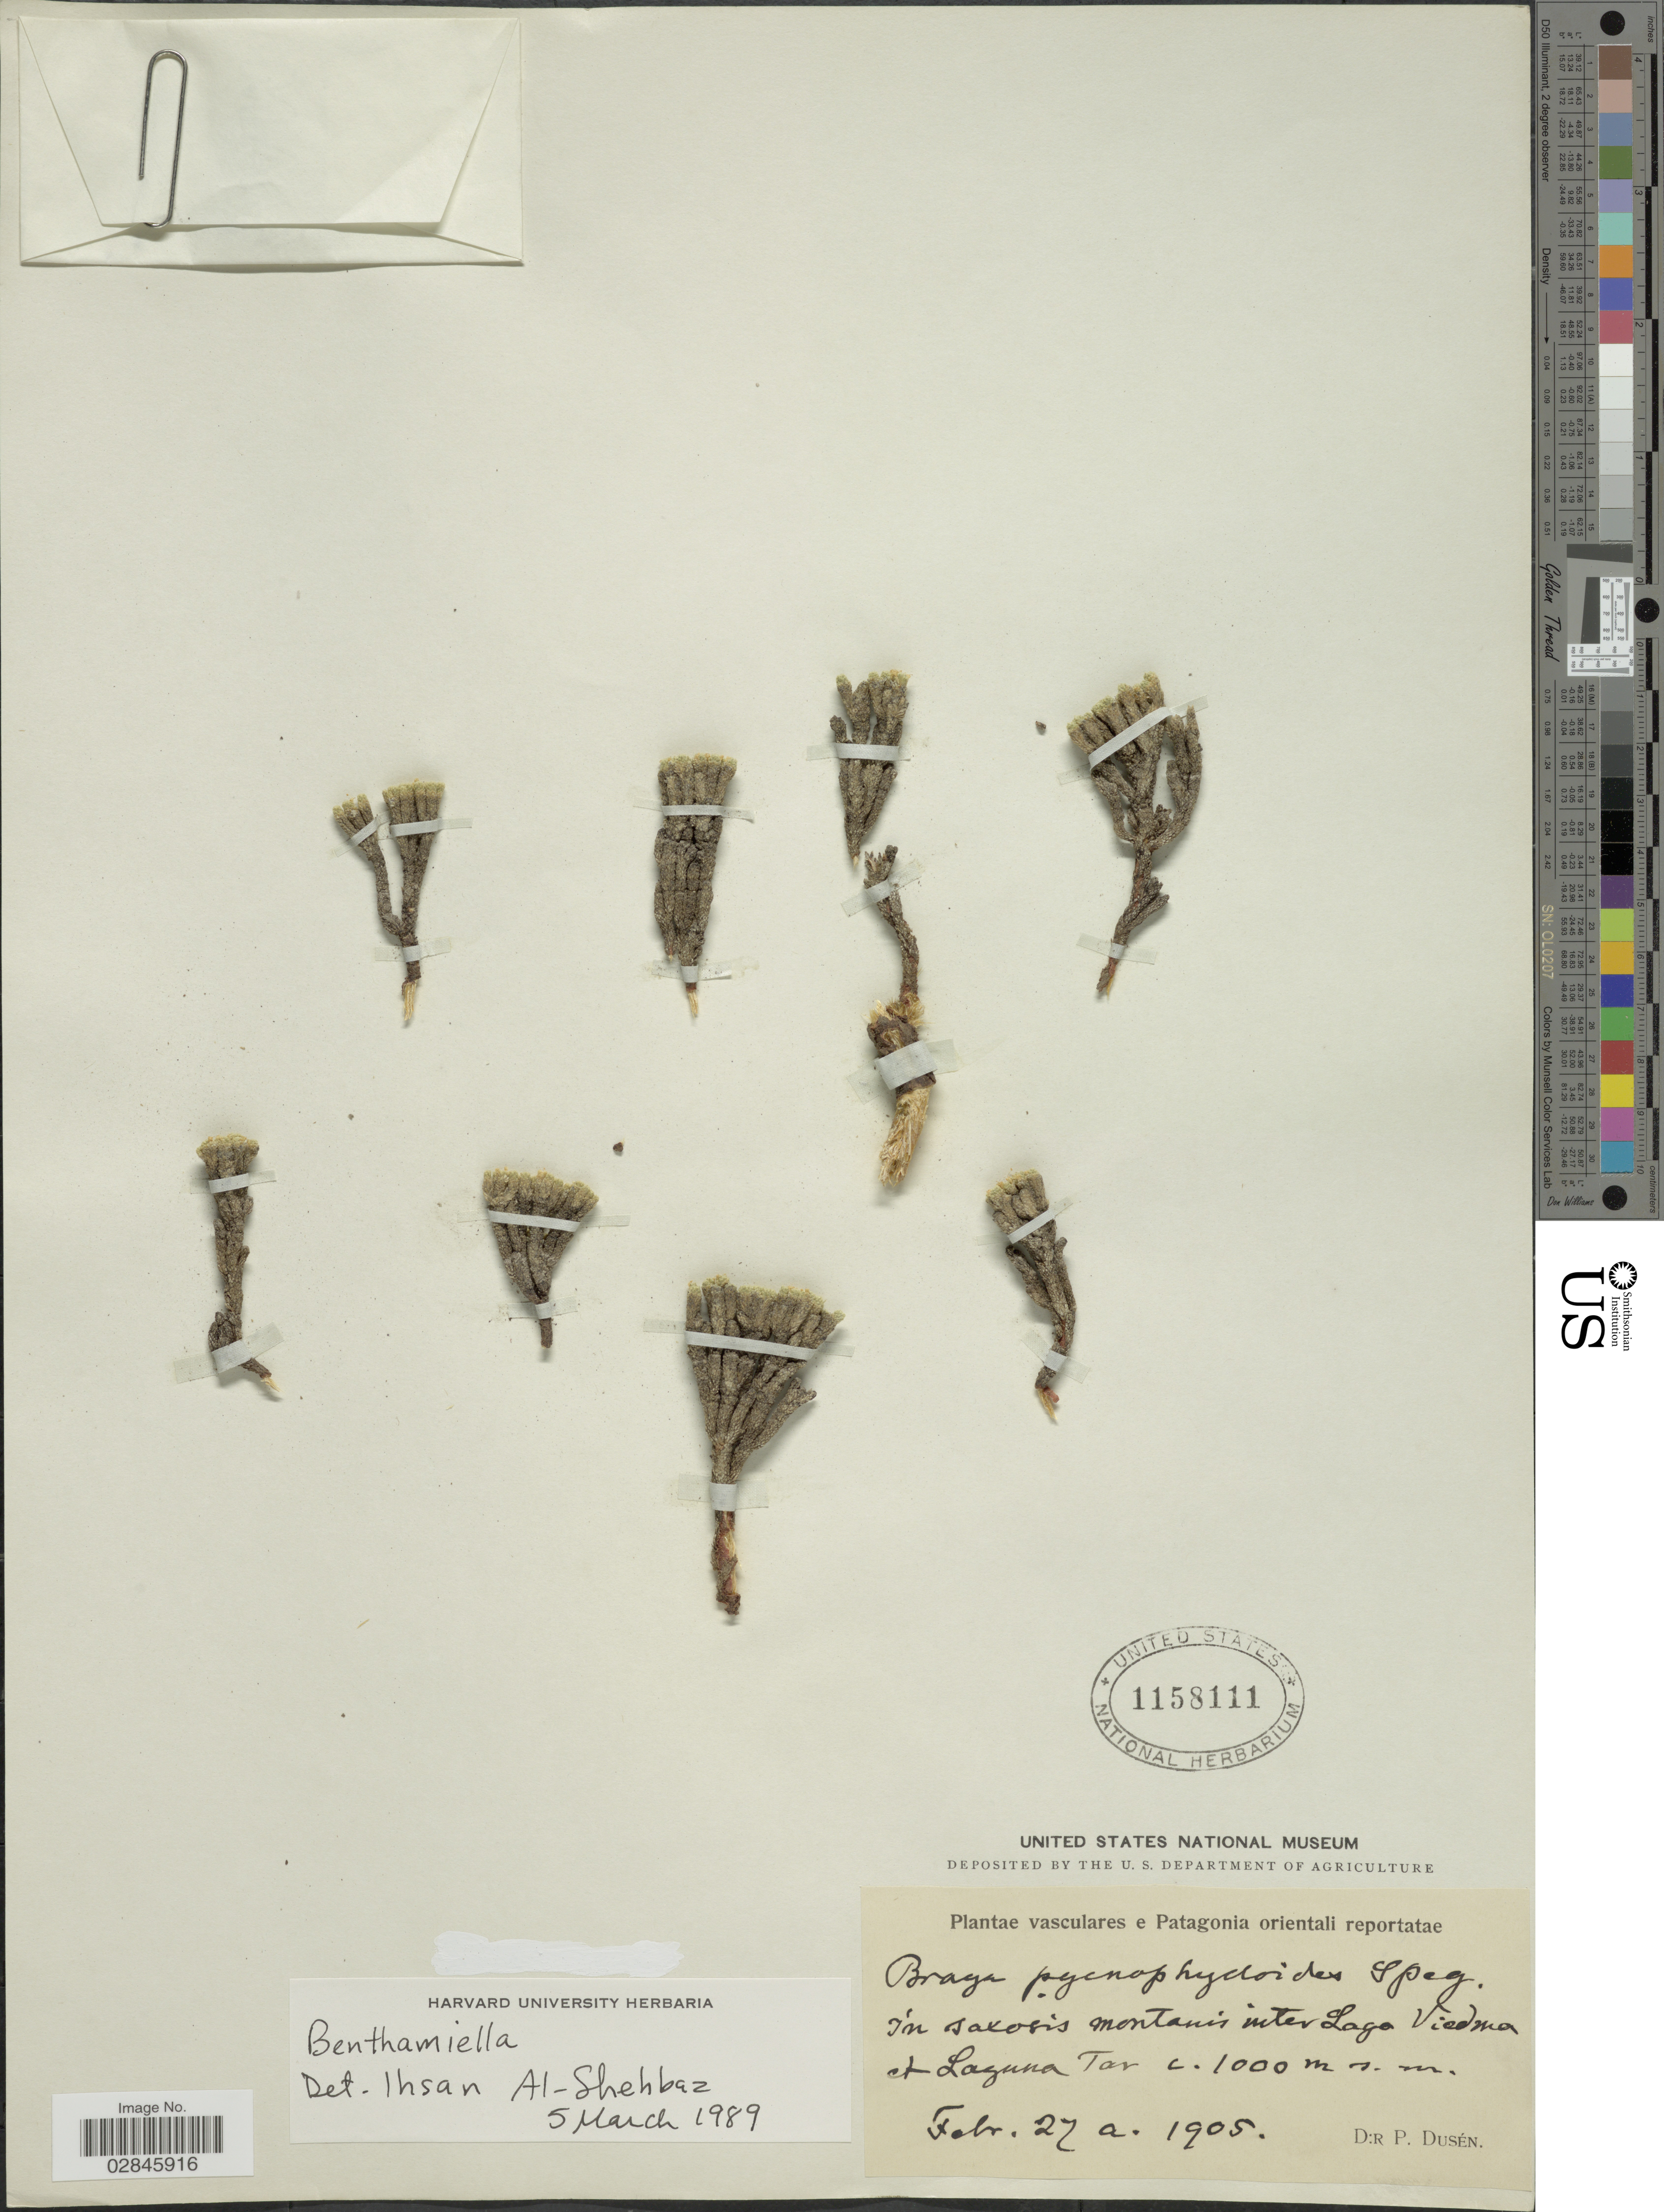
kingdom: Plantae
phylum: Tracheophyta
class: Magnoliopsida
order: Solanales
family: Solanaceae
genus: Benthamiella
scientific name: Benthamiella sp.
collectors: P. Dusén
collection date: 1905-02-27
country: Argentina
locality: Patagonia orientali. In saxosis montanis inter Lago Viedma et Laguna Tar.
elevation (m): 1000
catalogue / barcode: US 1158111